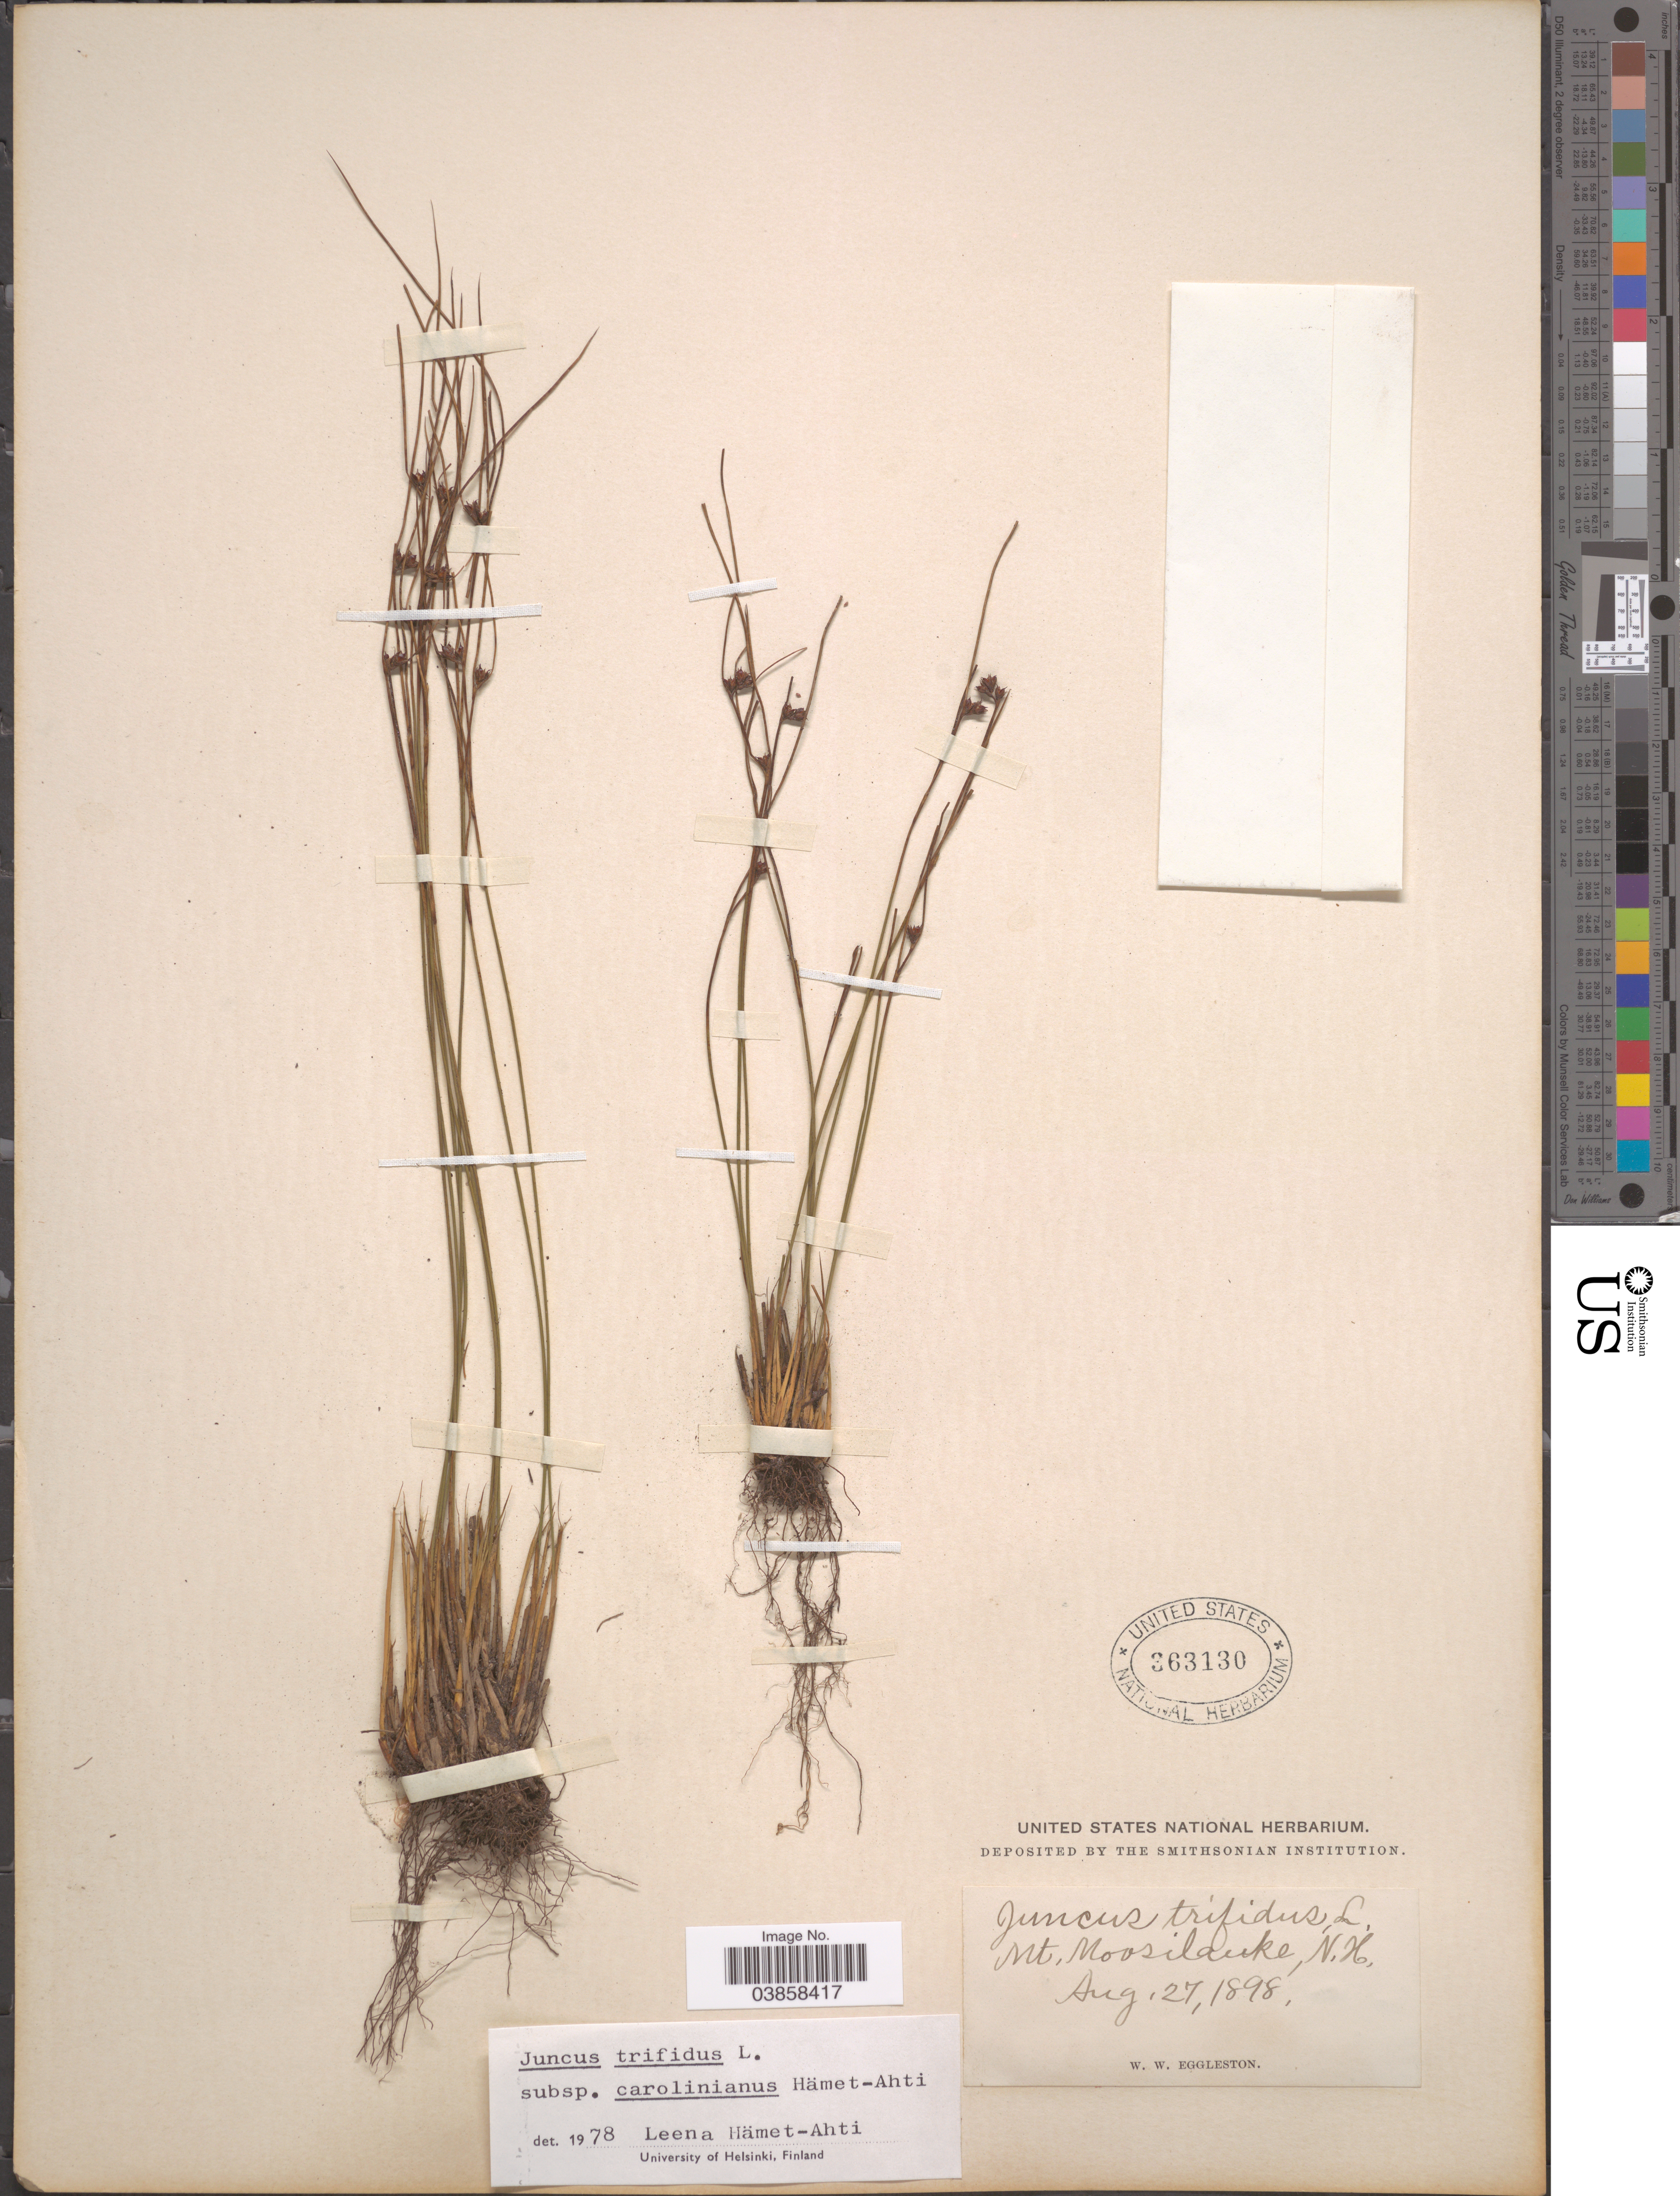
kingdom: Plantae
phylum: Tracheophyta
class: Liliopsida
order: Poales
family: Juncaceae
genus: Juncus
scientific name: Juncus trifidus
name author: L.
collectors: W. W. Eggleston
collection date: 1898-08-27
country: United States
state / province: New Hampshire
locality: Mt. Moosilauke.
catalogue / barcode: US 363130